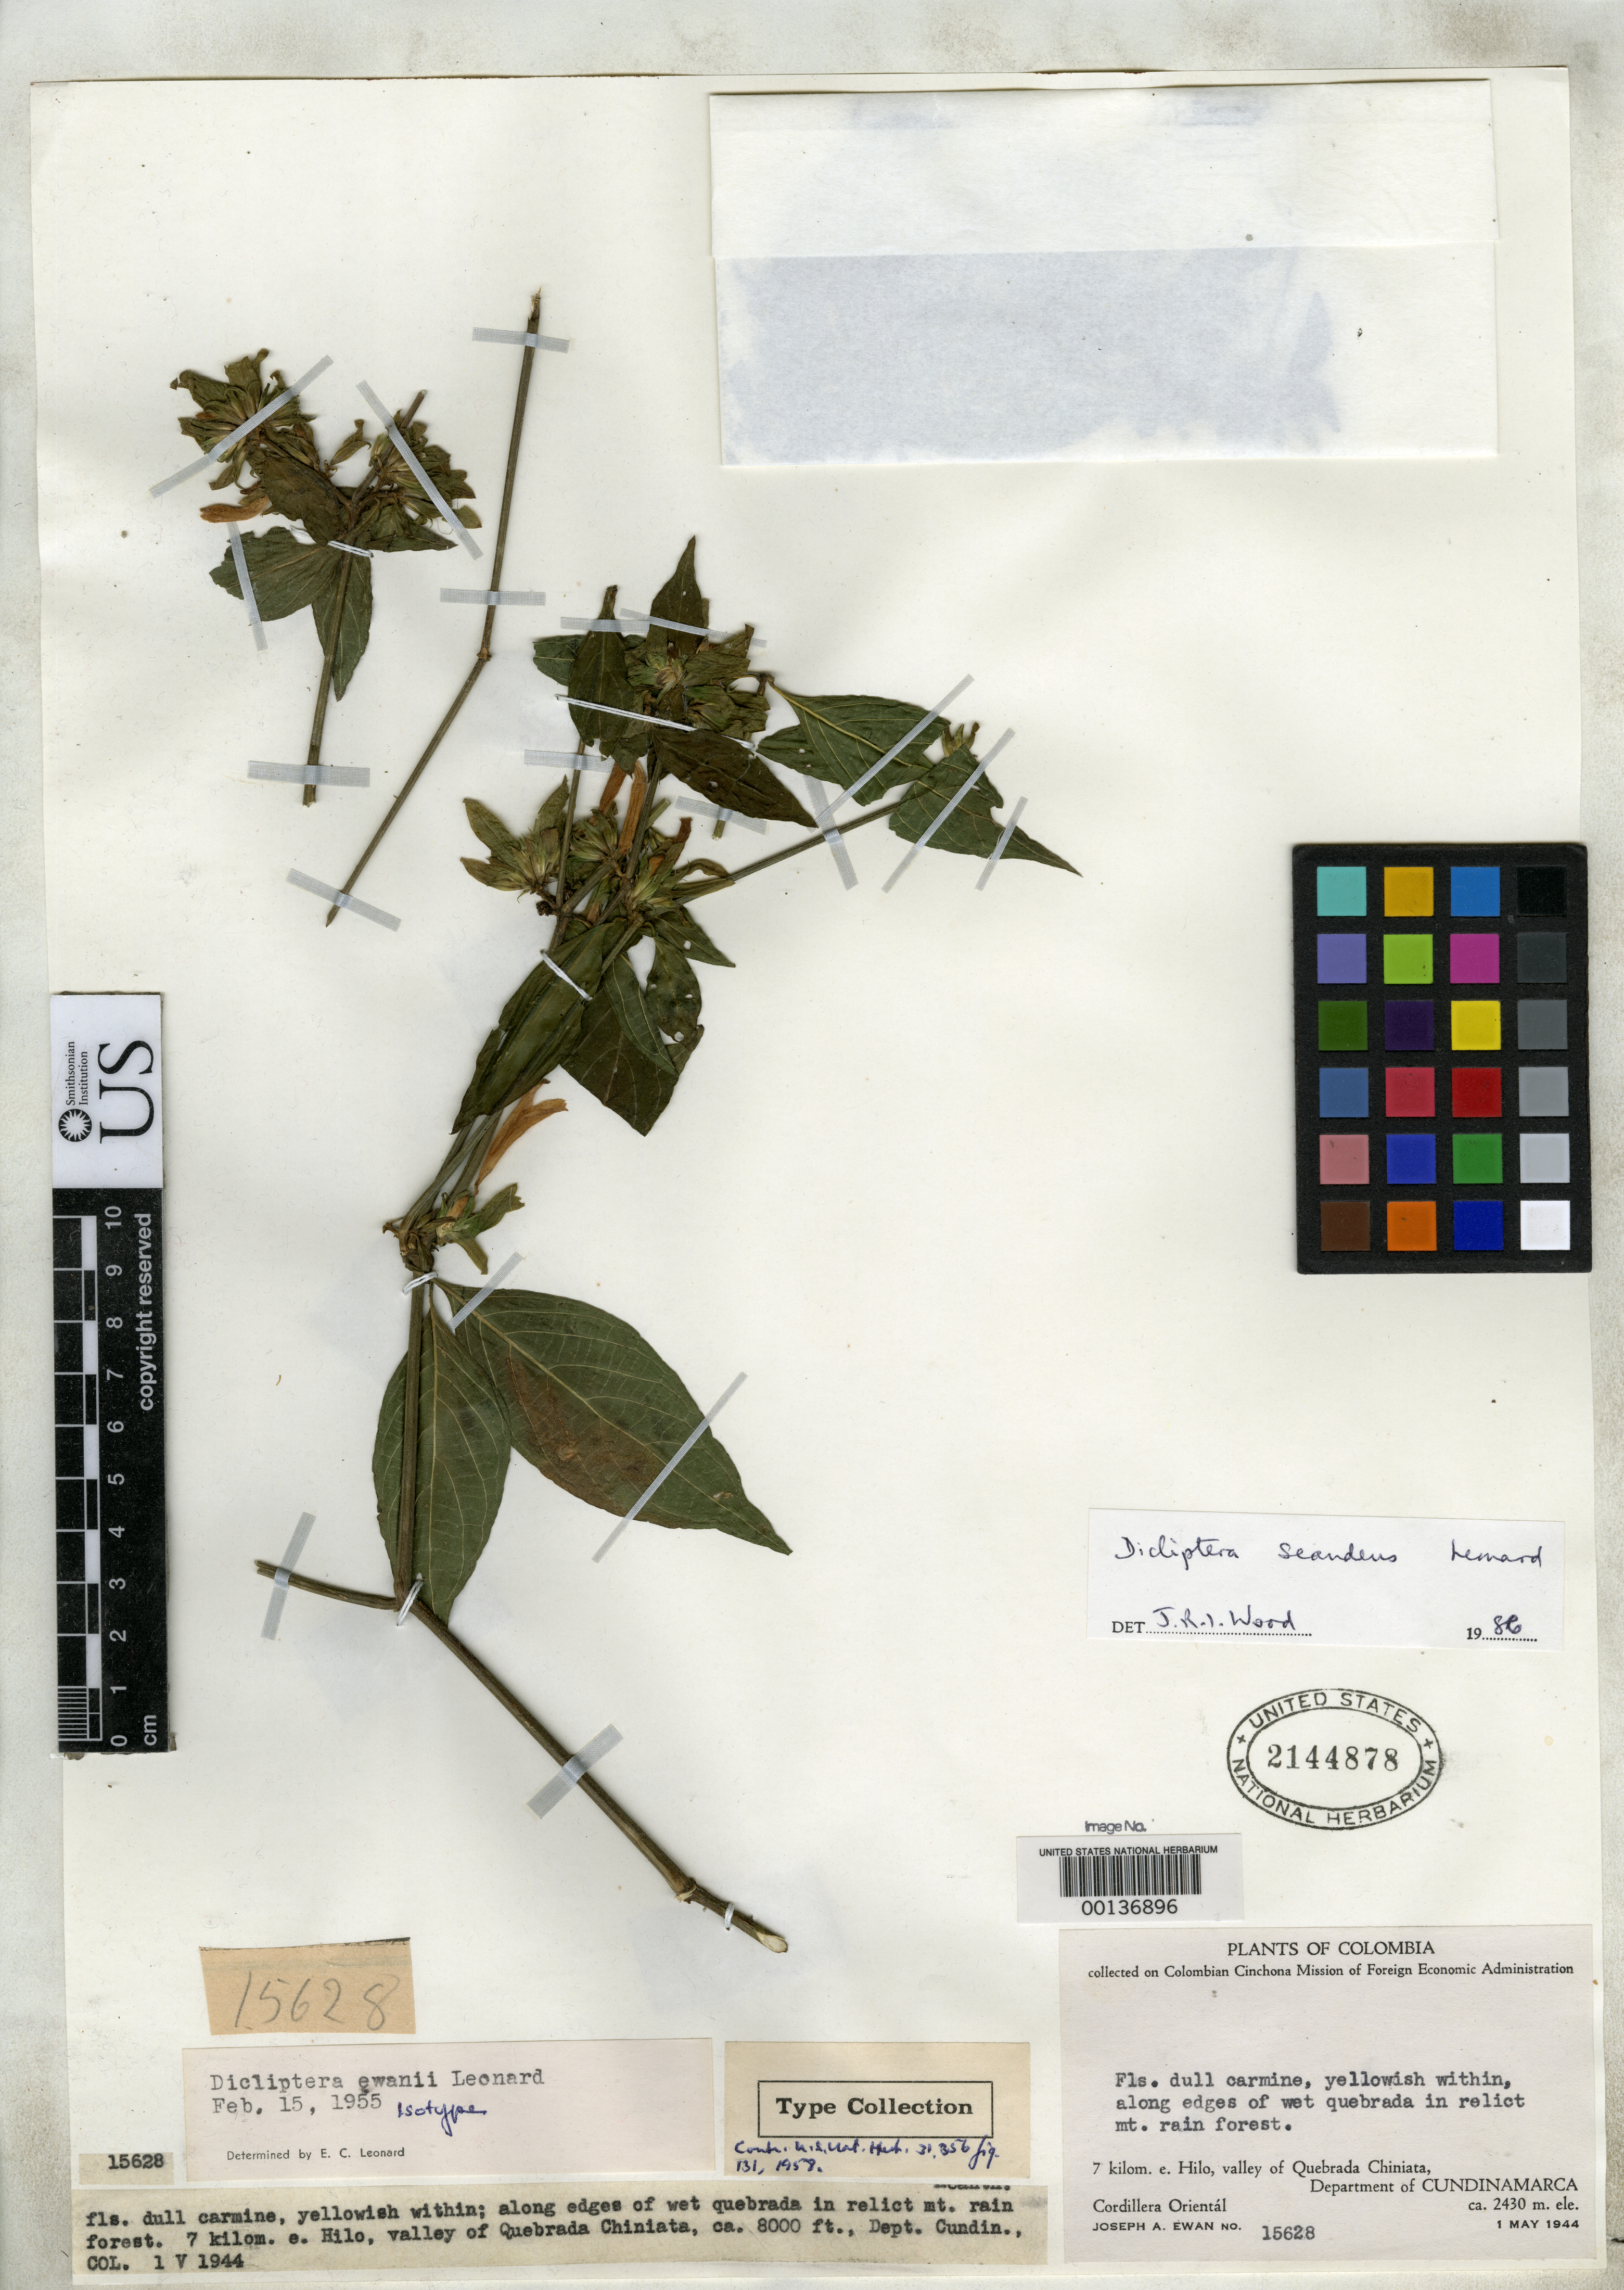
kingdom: Plantae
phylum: Tracheophyta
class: Magnoliopsida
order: Lamiales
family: Acanthaceae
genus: Dicliptera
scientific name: Dicliptera ewanii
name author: Leonard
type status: Isotype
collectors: J. A. Ewan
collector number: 15628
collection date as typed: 01 May 1944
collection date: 1944-05-01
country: Colombia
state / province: Cundinamarca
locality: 7 km e. Hilo, valley of Quebrada Chiniata. Cordillera Oriental.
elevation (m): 2430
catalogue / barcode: US 2144878